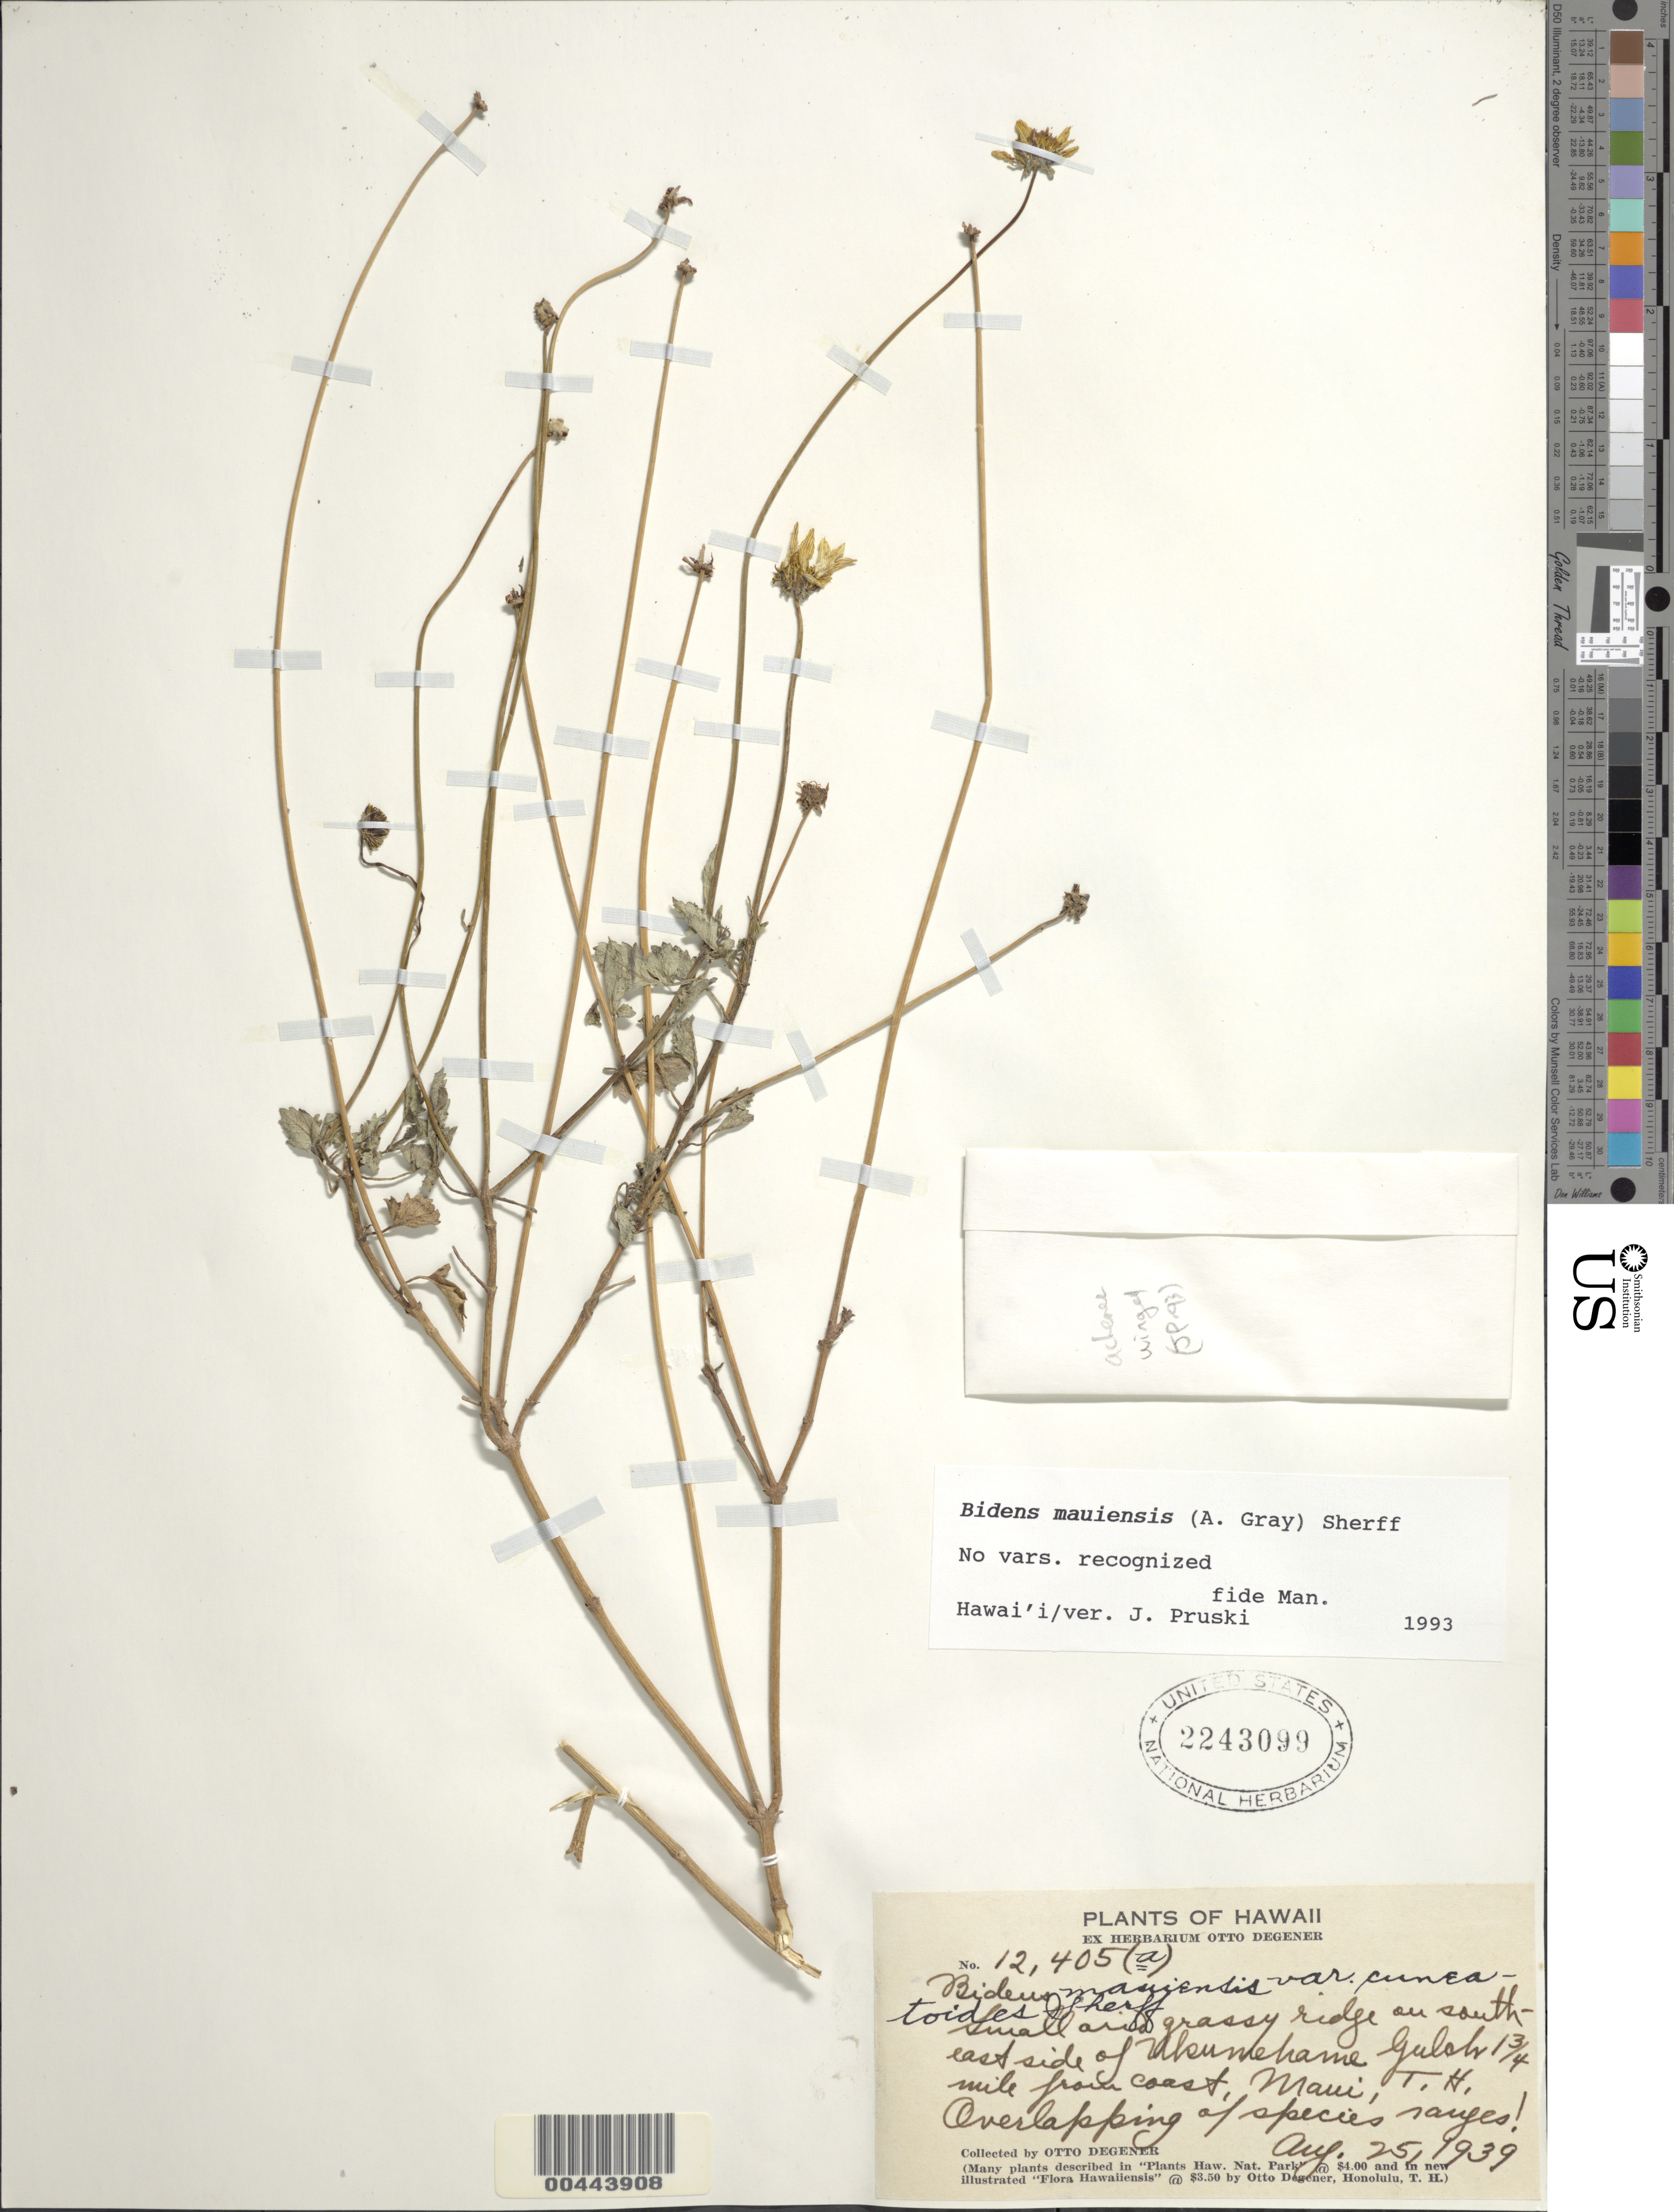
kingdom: Plantae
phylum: Tracheophyta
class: Magnoliopsida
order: Asterales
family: Asteraceae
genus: Bidens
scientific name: Bidens mauiensis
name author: Sherff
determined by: Pruski, J. F.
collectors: O. Degener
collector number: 12405(a)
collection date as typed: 25 Aug 1939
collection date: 1939-08-25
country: United States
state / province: Hawaii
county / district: Maui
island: Maui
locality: Ridge on SE side of Ukumehame Gulch, 1.75 mi from coast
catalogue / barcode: US 2243099